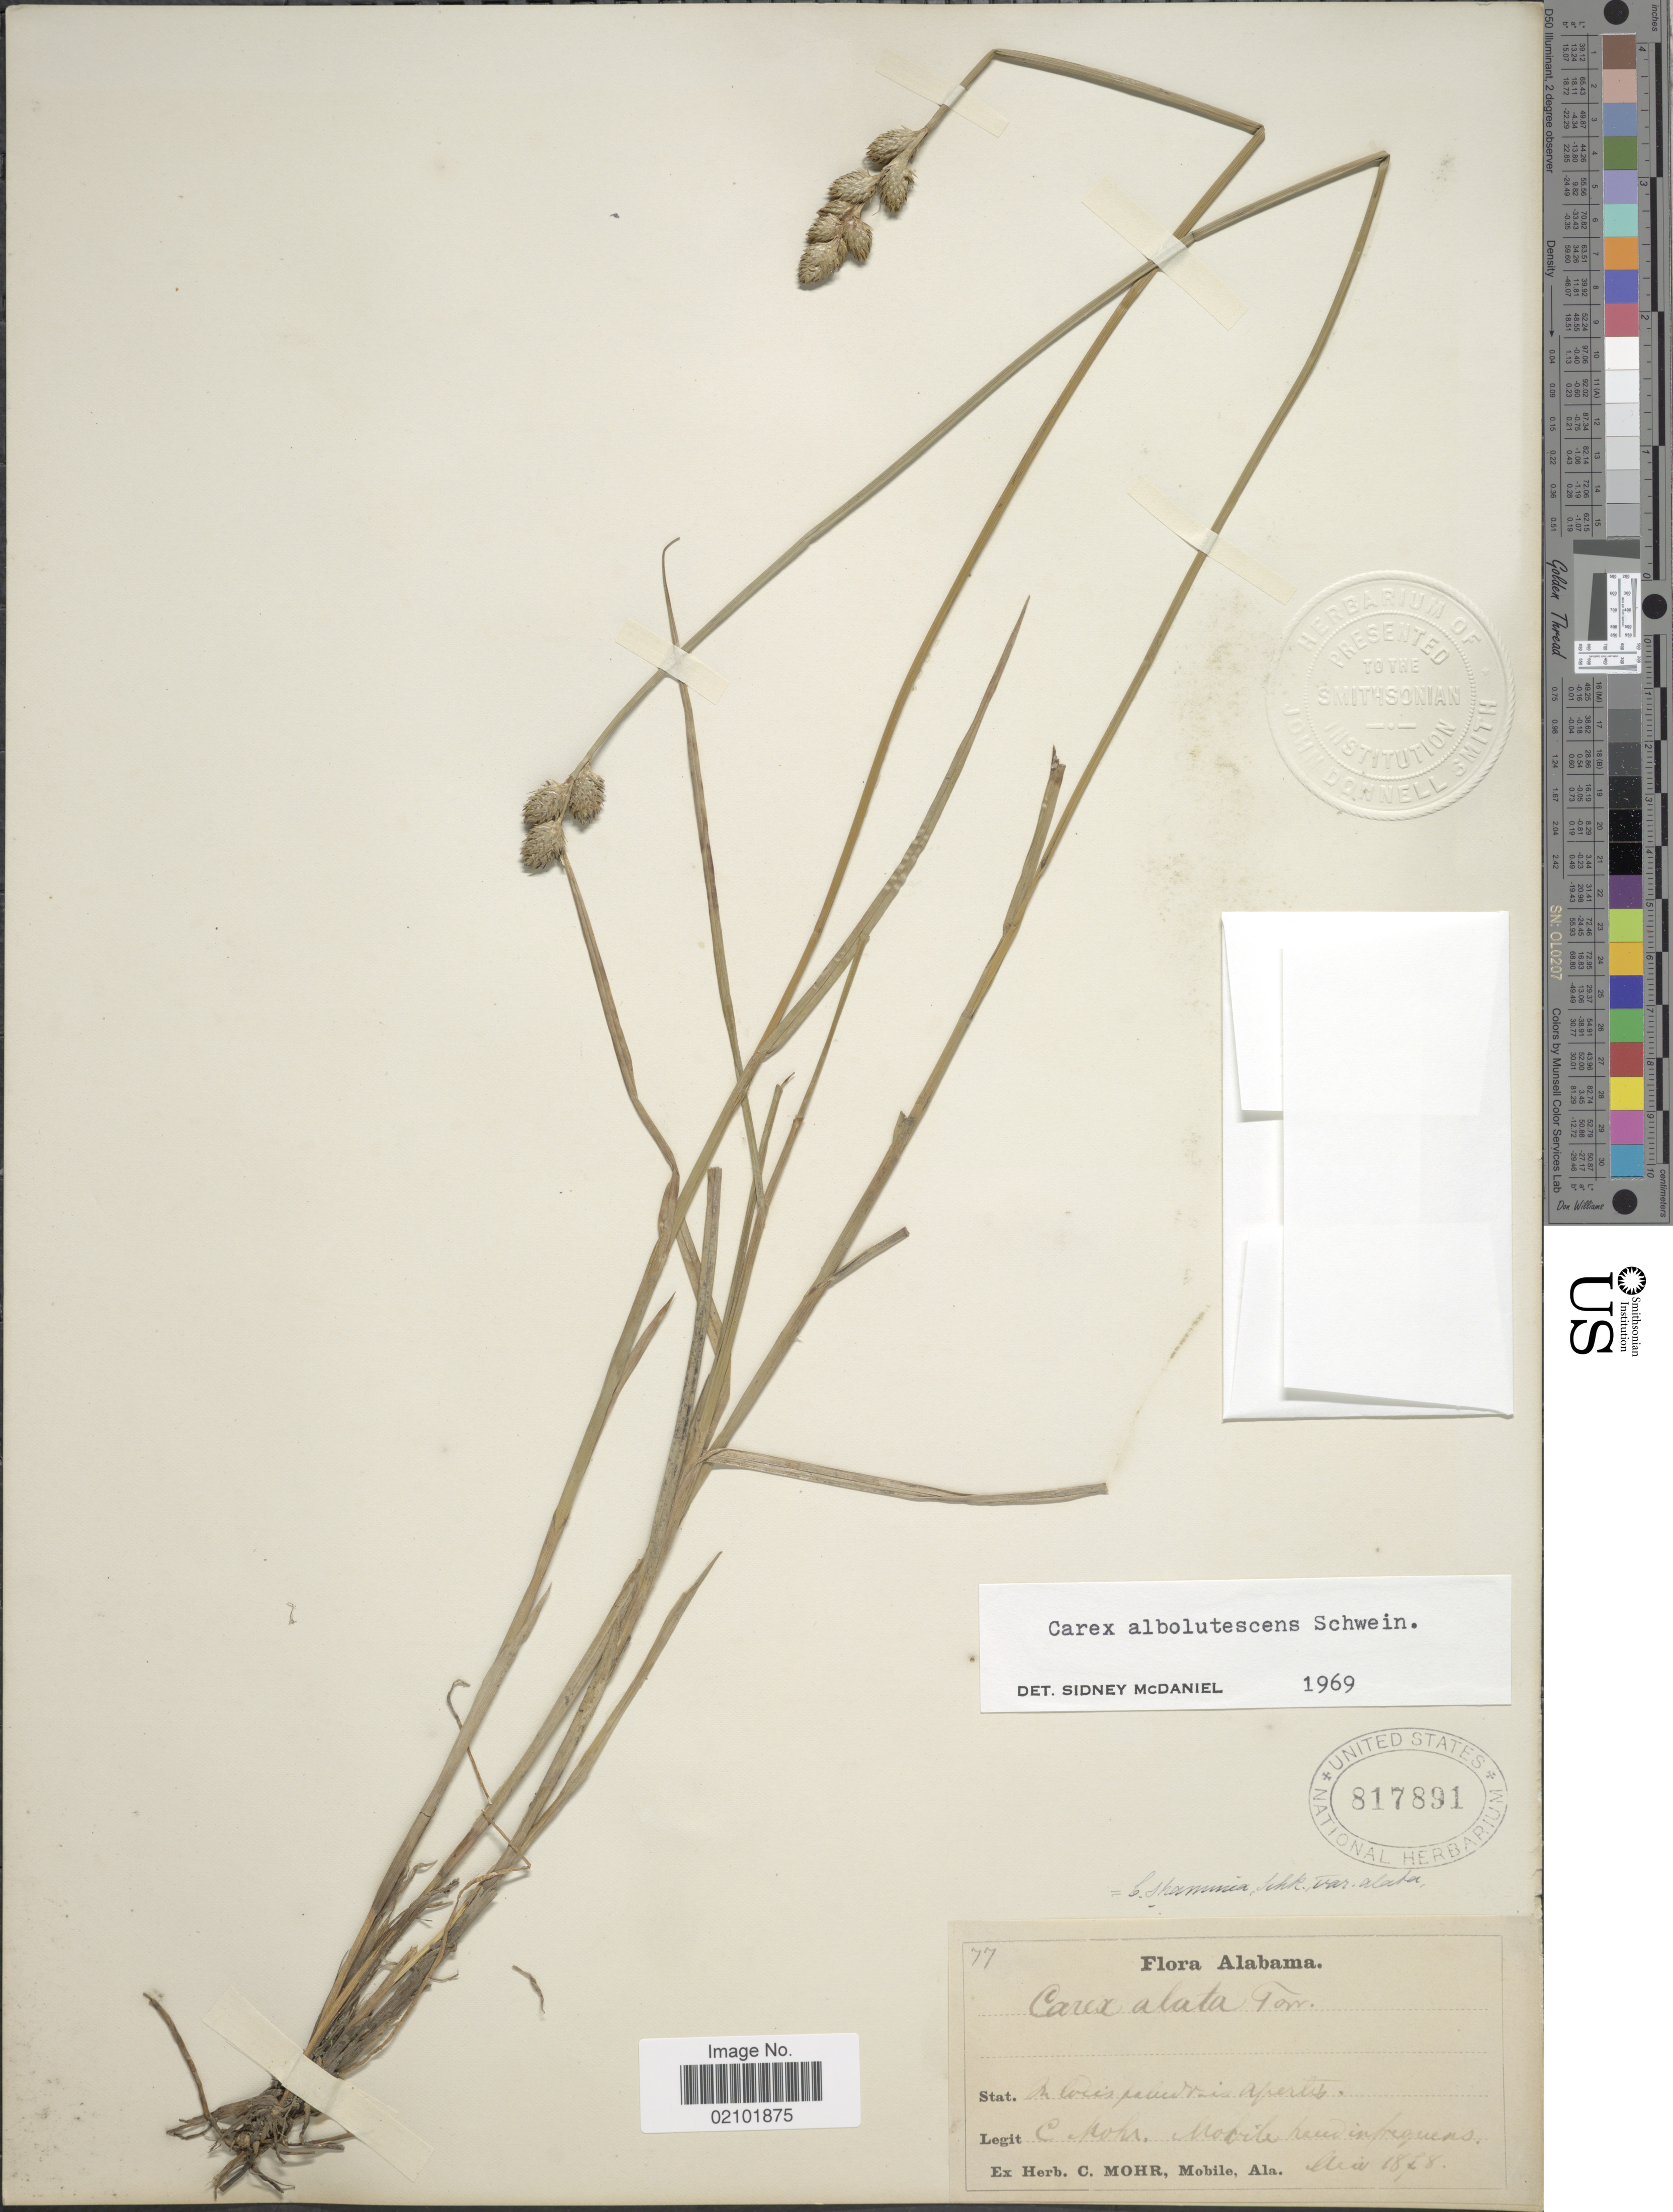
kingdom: Plantae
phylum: Tracheophyta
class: Liliopsida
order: Poales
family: Cyperaceae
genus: Carex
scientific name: Carex albolutescens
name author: Schwein.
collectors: Mohr, C. T. (herbarium)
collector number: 77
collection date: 1878-08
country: United States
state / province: Alabama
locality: Mobile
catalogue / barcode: US 817891